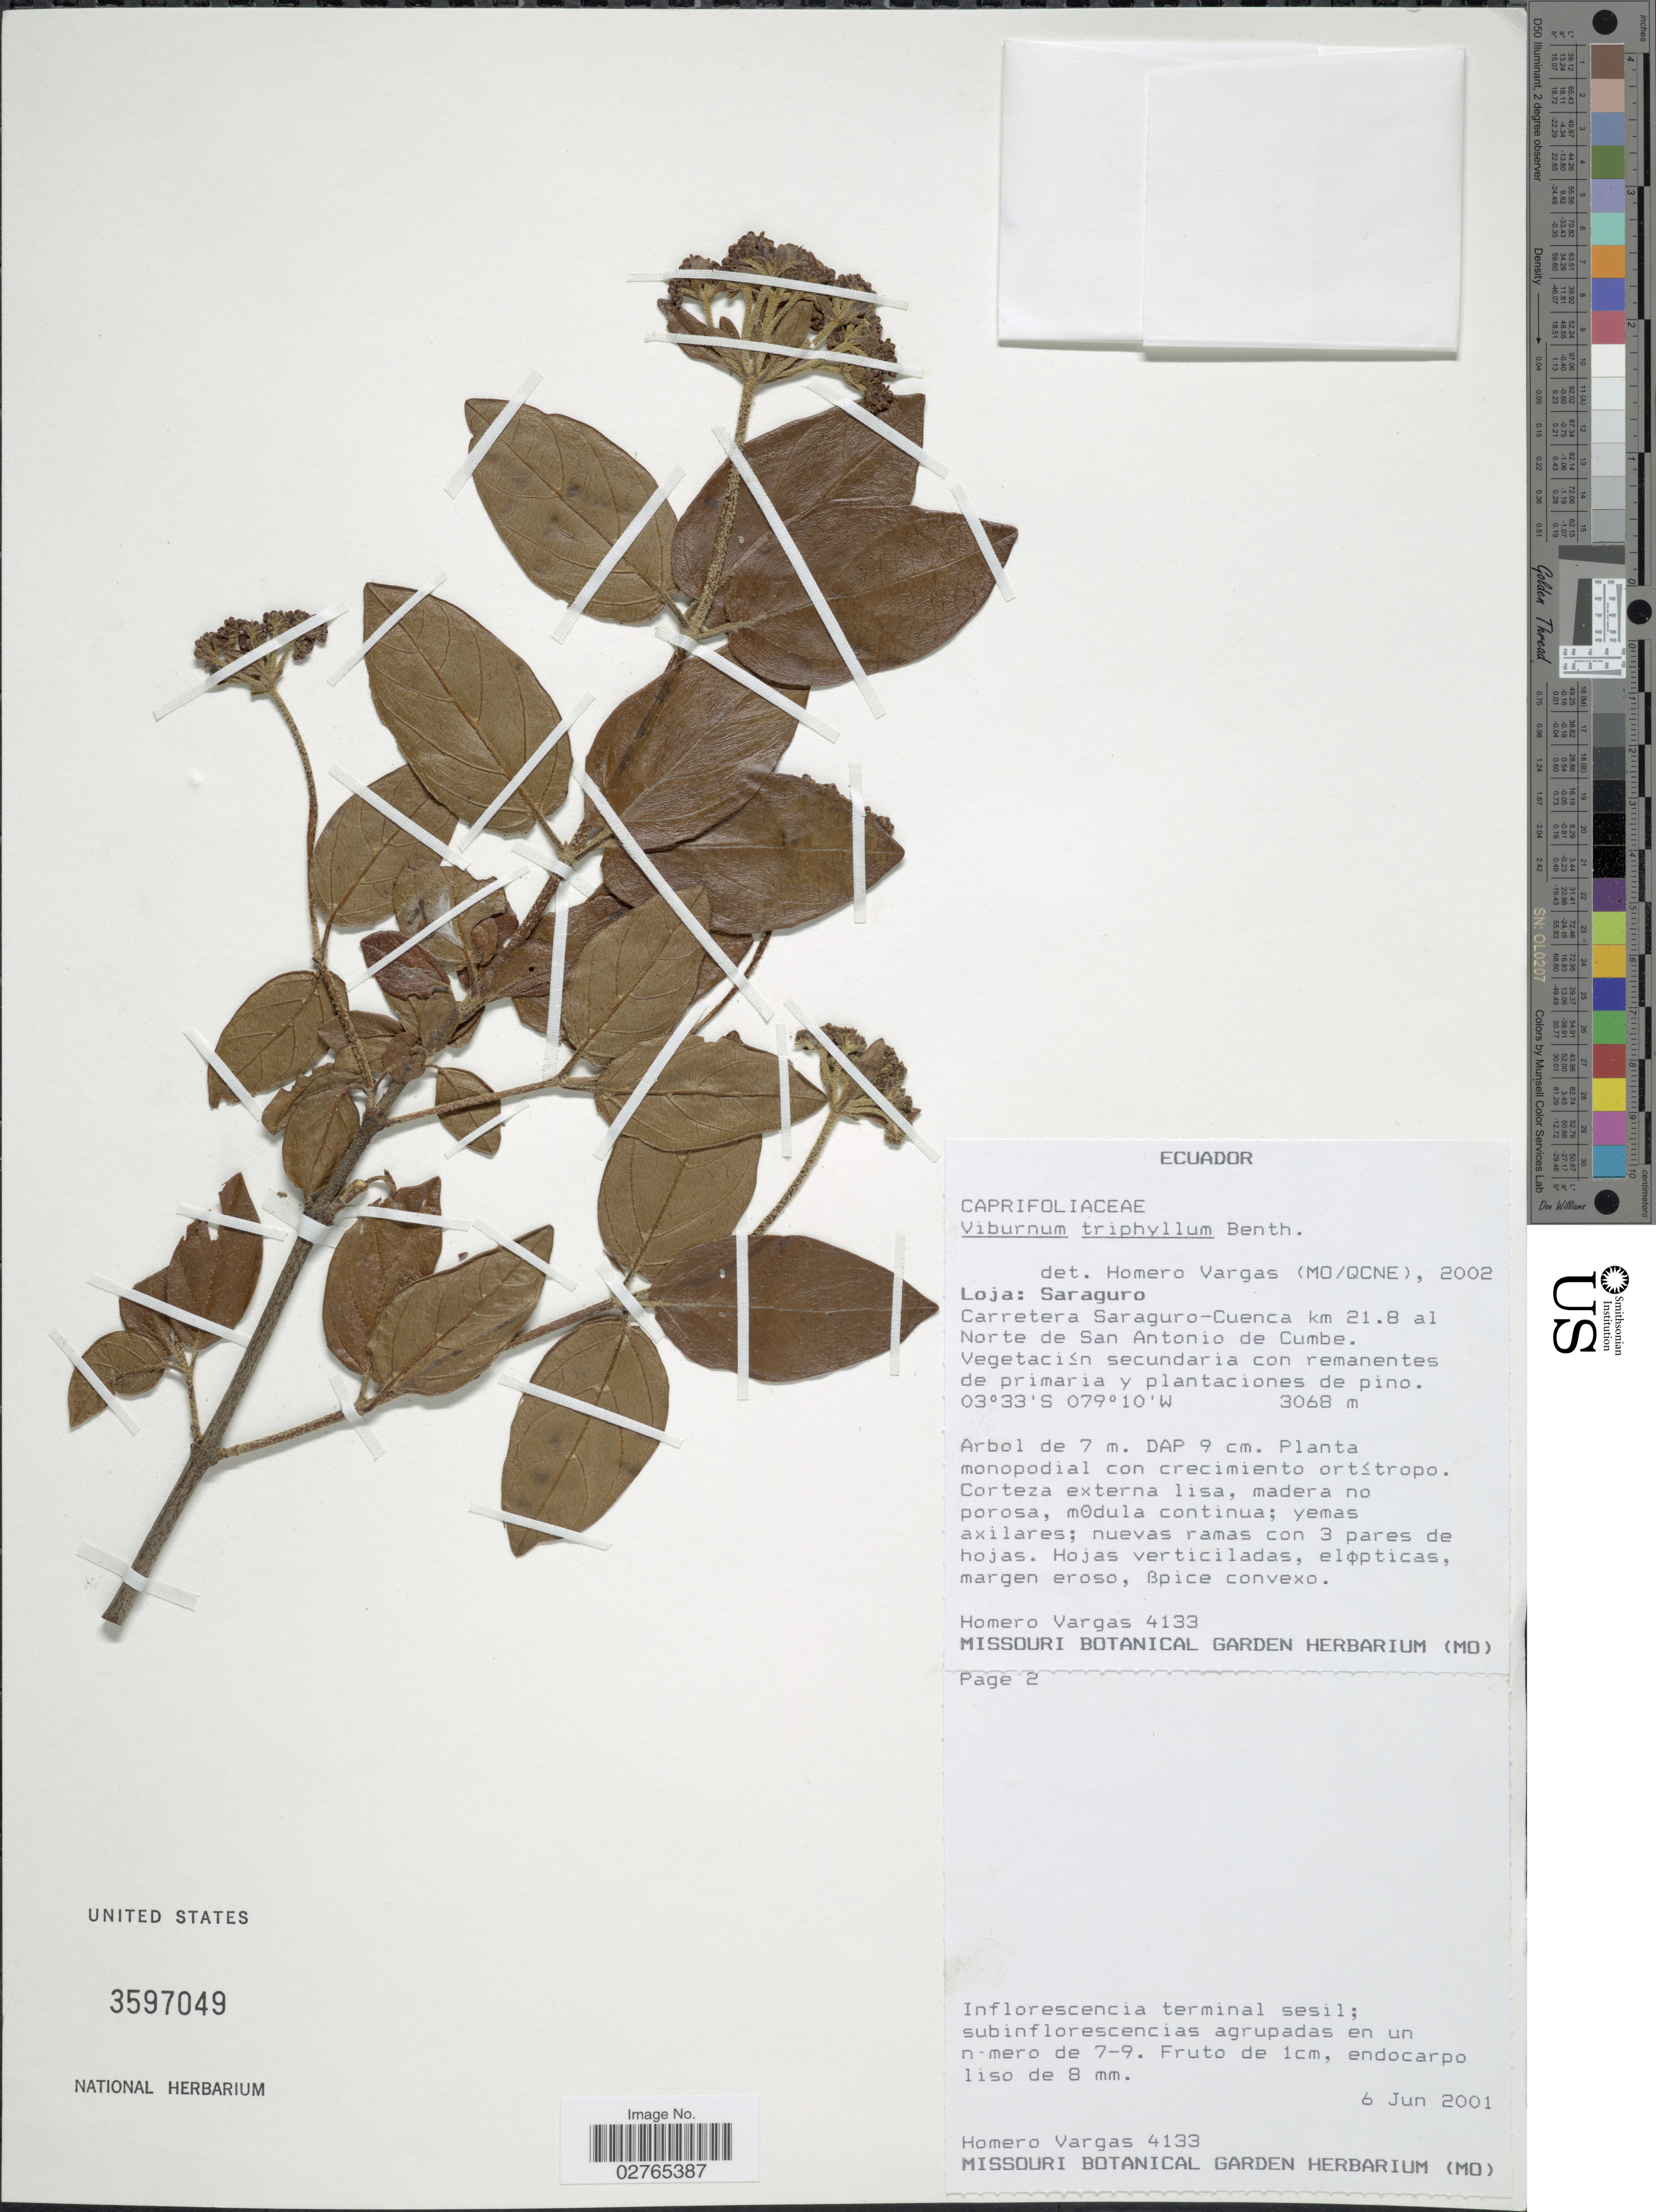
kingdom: Plantae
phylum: Tracheophyta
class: Magnoliopsida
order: Dipsacales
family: Viburnaceae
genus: Viburnum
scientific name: Viburnum triphyllum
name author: Benth.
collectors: H. Vargas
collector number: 4133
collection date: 2001-06-06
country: Ecuador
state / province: Loja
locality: Saraguro. Carretera Saraguro-Cuenca km 21.8 al Norte de San Antonio de Cumbe.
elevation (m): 3068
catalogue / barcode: US 3597049